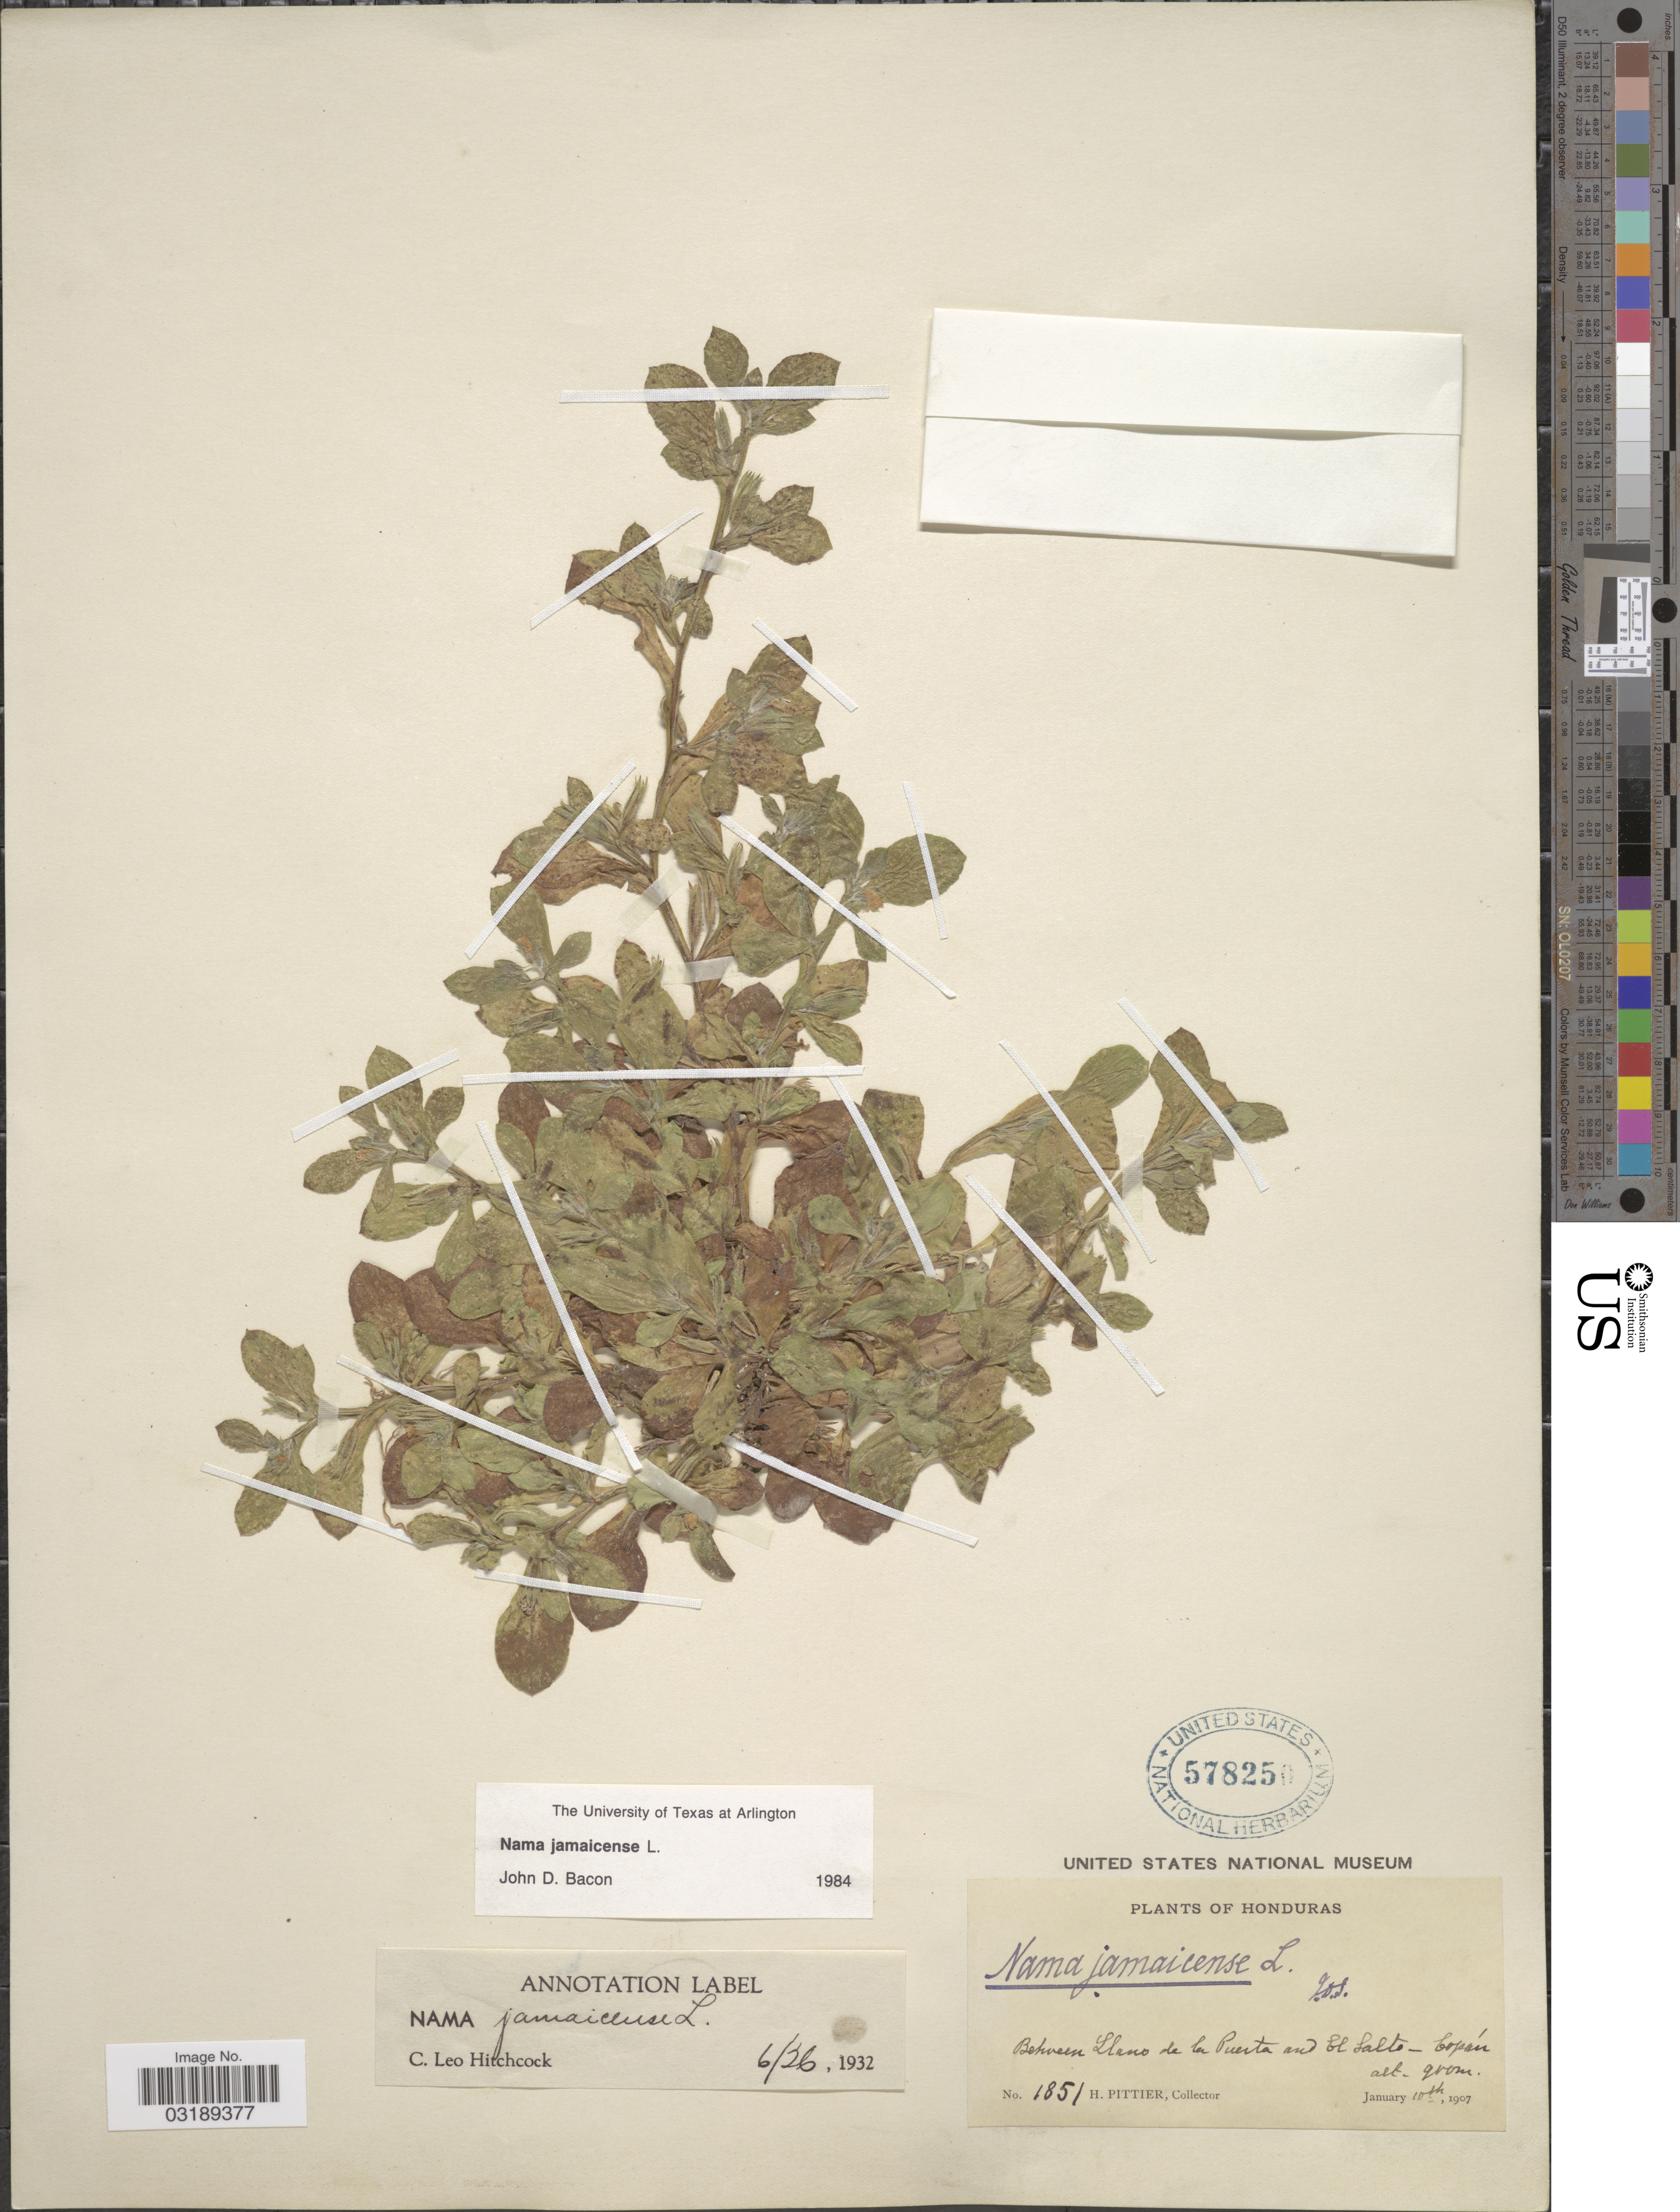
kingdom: Plantae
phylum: Tracheophyta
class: Magnoliopsida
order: Boraginales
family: Namaceae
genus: Nama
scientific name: Nama jamaicensis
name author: L.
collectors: H. F. Pittier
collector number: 1851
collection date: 1907-01-10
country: Honduras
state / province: Copán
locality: Between Llano de la Puerta and El Salto - Copán.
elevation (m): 900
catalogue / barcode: US 578250